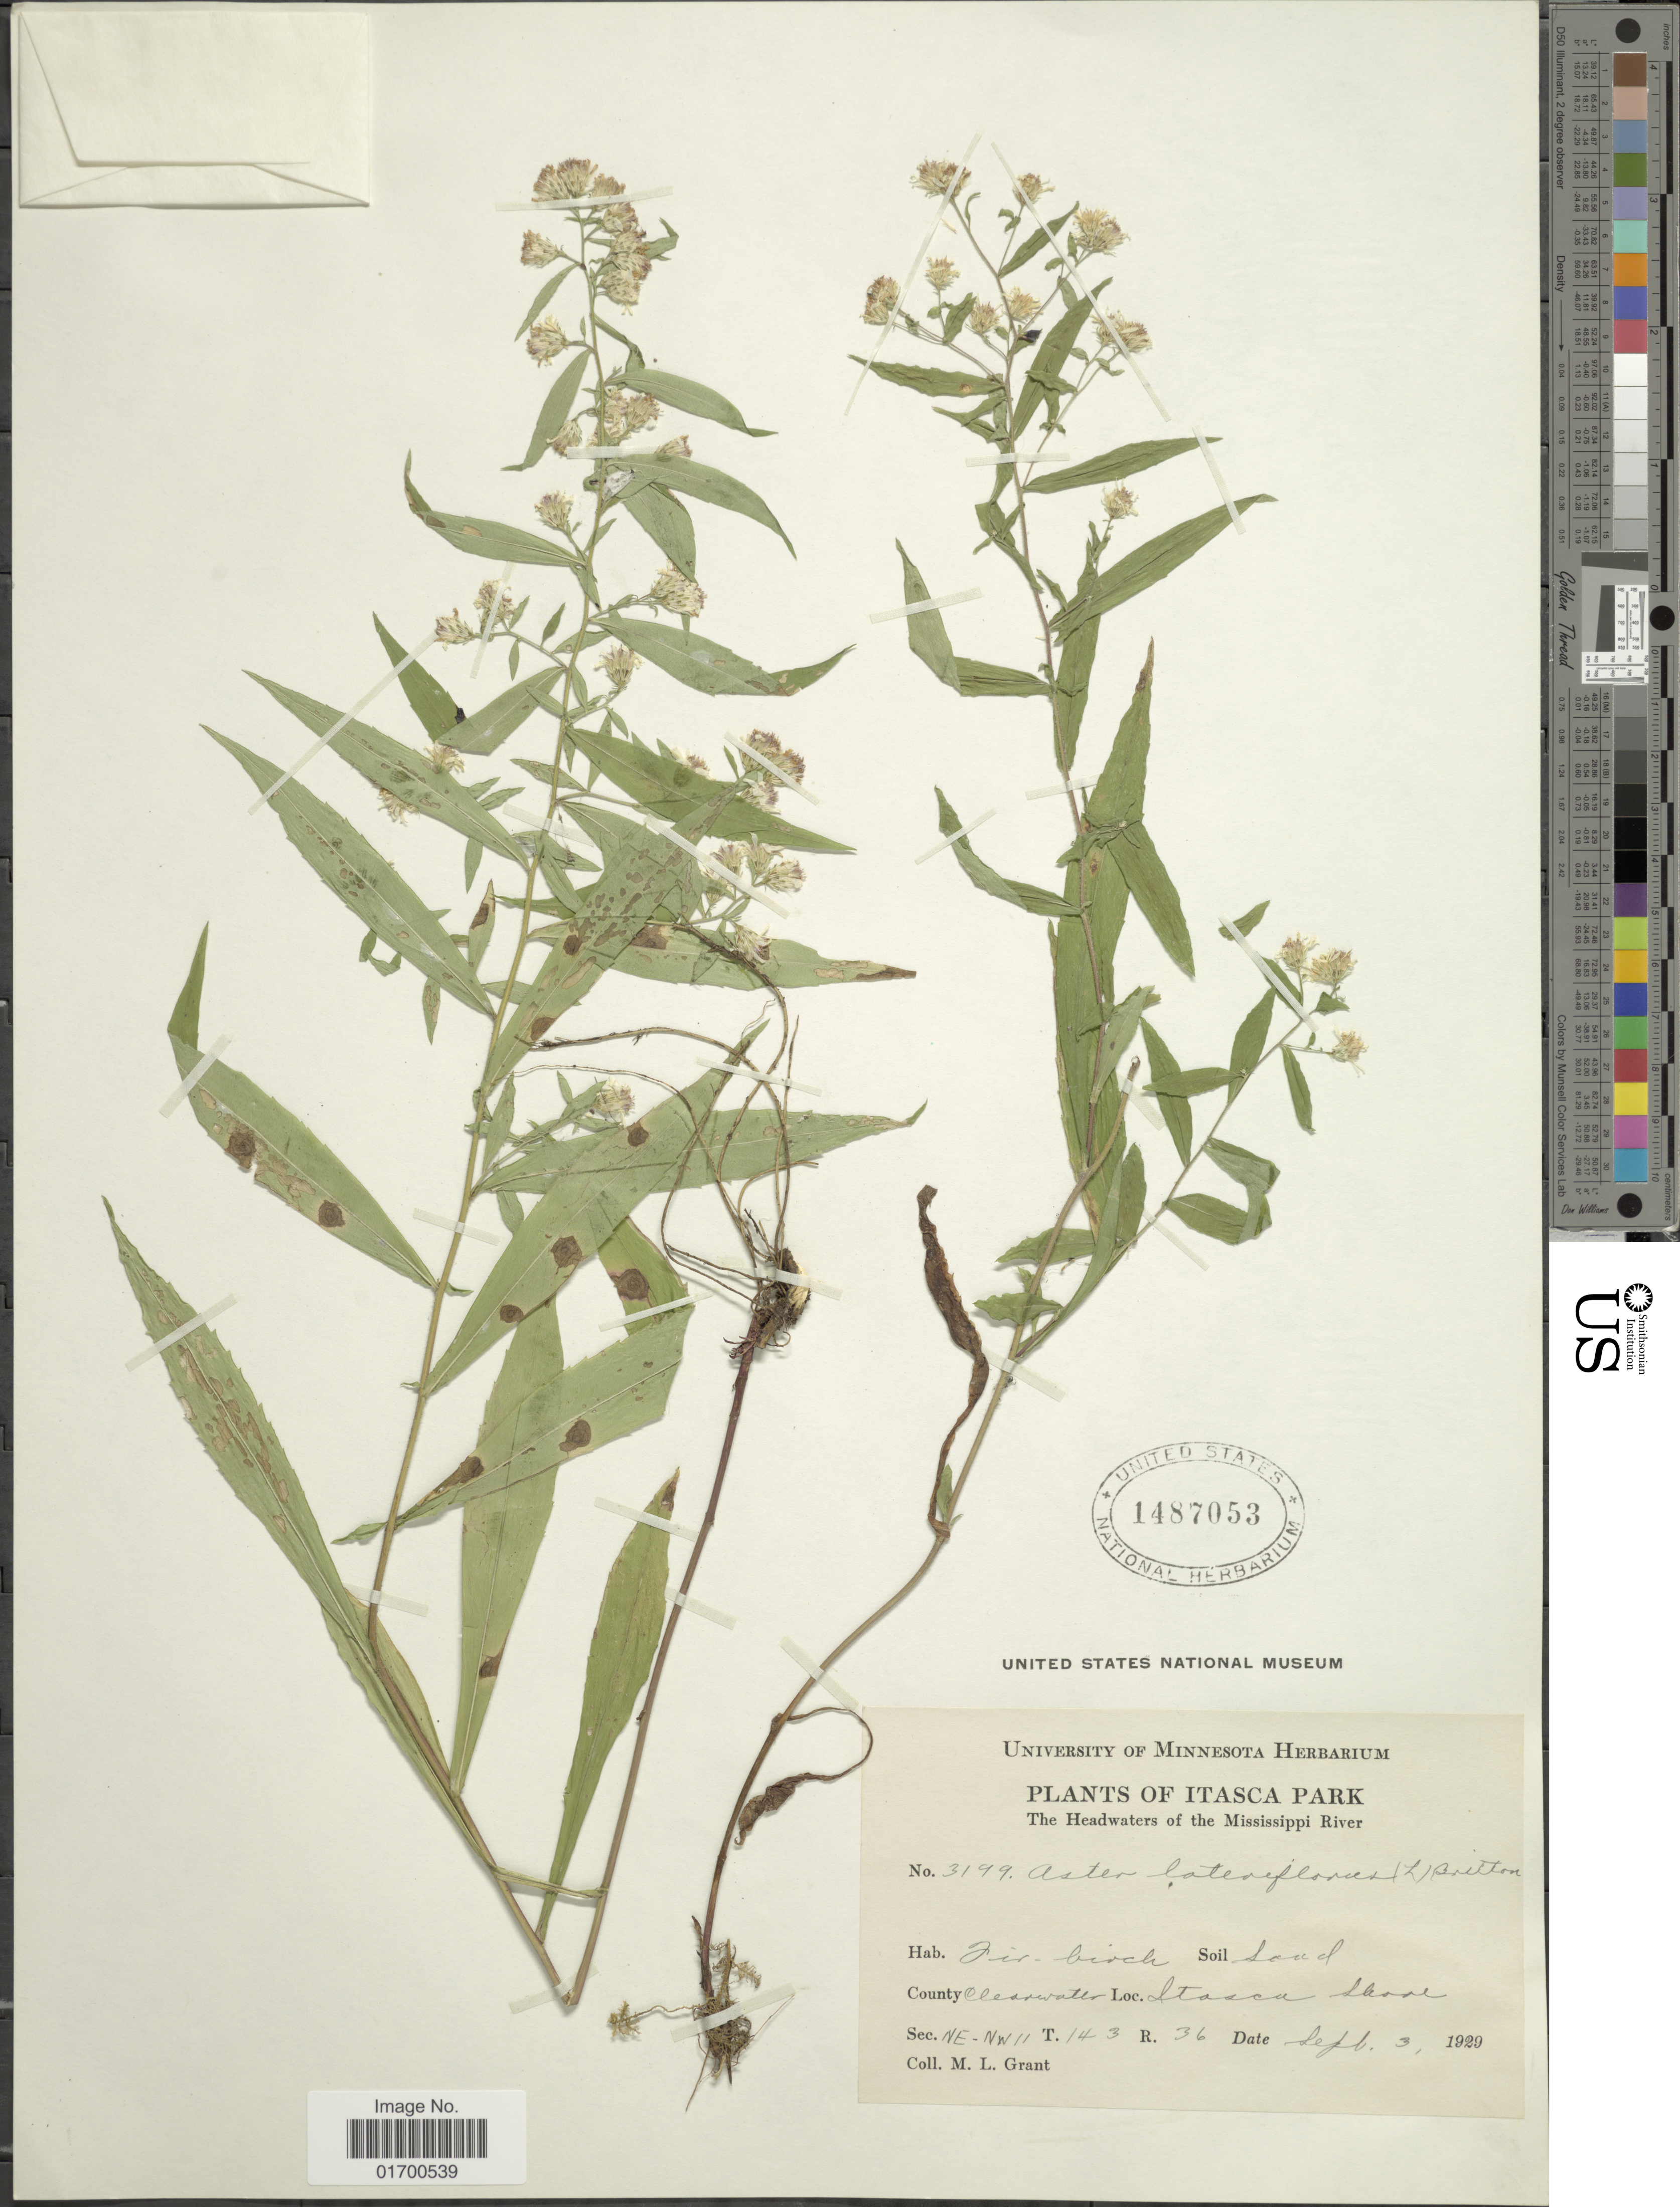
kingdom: Plantae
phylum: Tracheophyta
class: Magnoliopsida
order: Asterales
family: Asteraceae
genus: Symphyotrichum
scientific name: Symphyotrichum lateriflorum var. hirsuticaule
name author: (DC.) G.L. Nesom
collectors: M. L. Grant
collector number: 3199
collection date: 1929-09-03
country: United States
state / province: Minnesota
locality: Itasca Park, The Headwater of the Mississippi River, Clearwater County, Itasca shore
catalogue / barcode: US 1487053